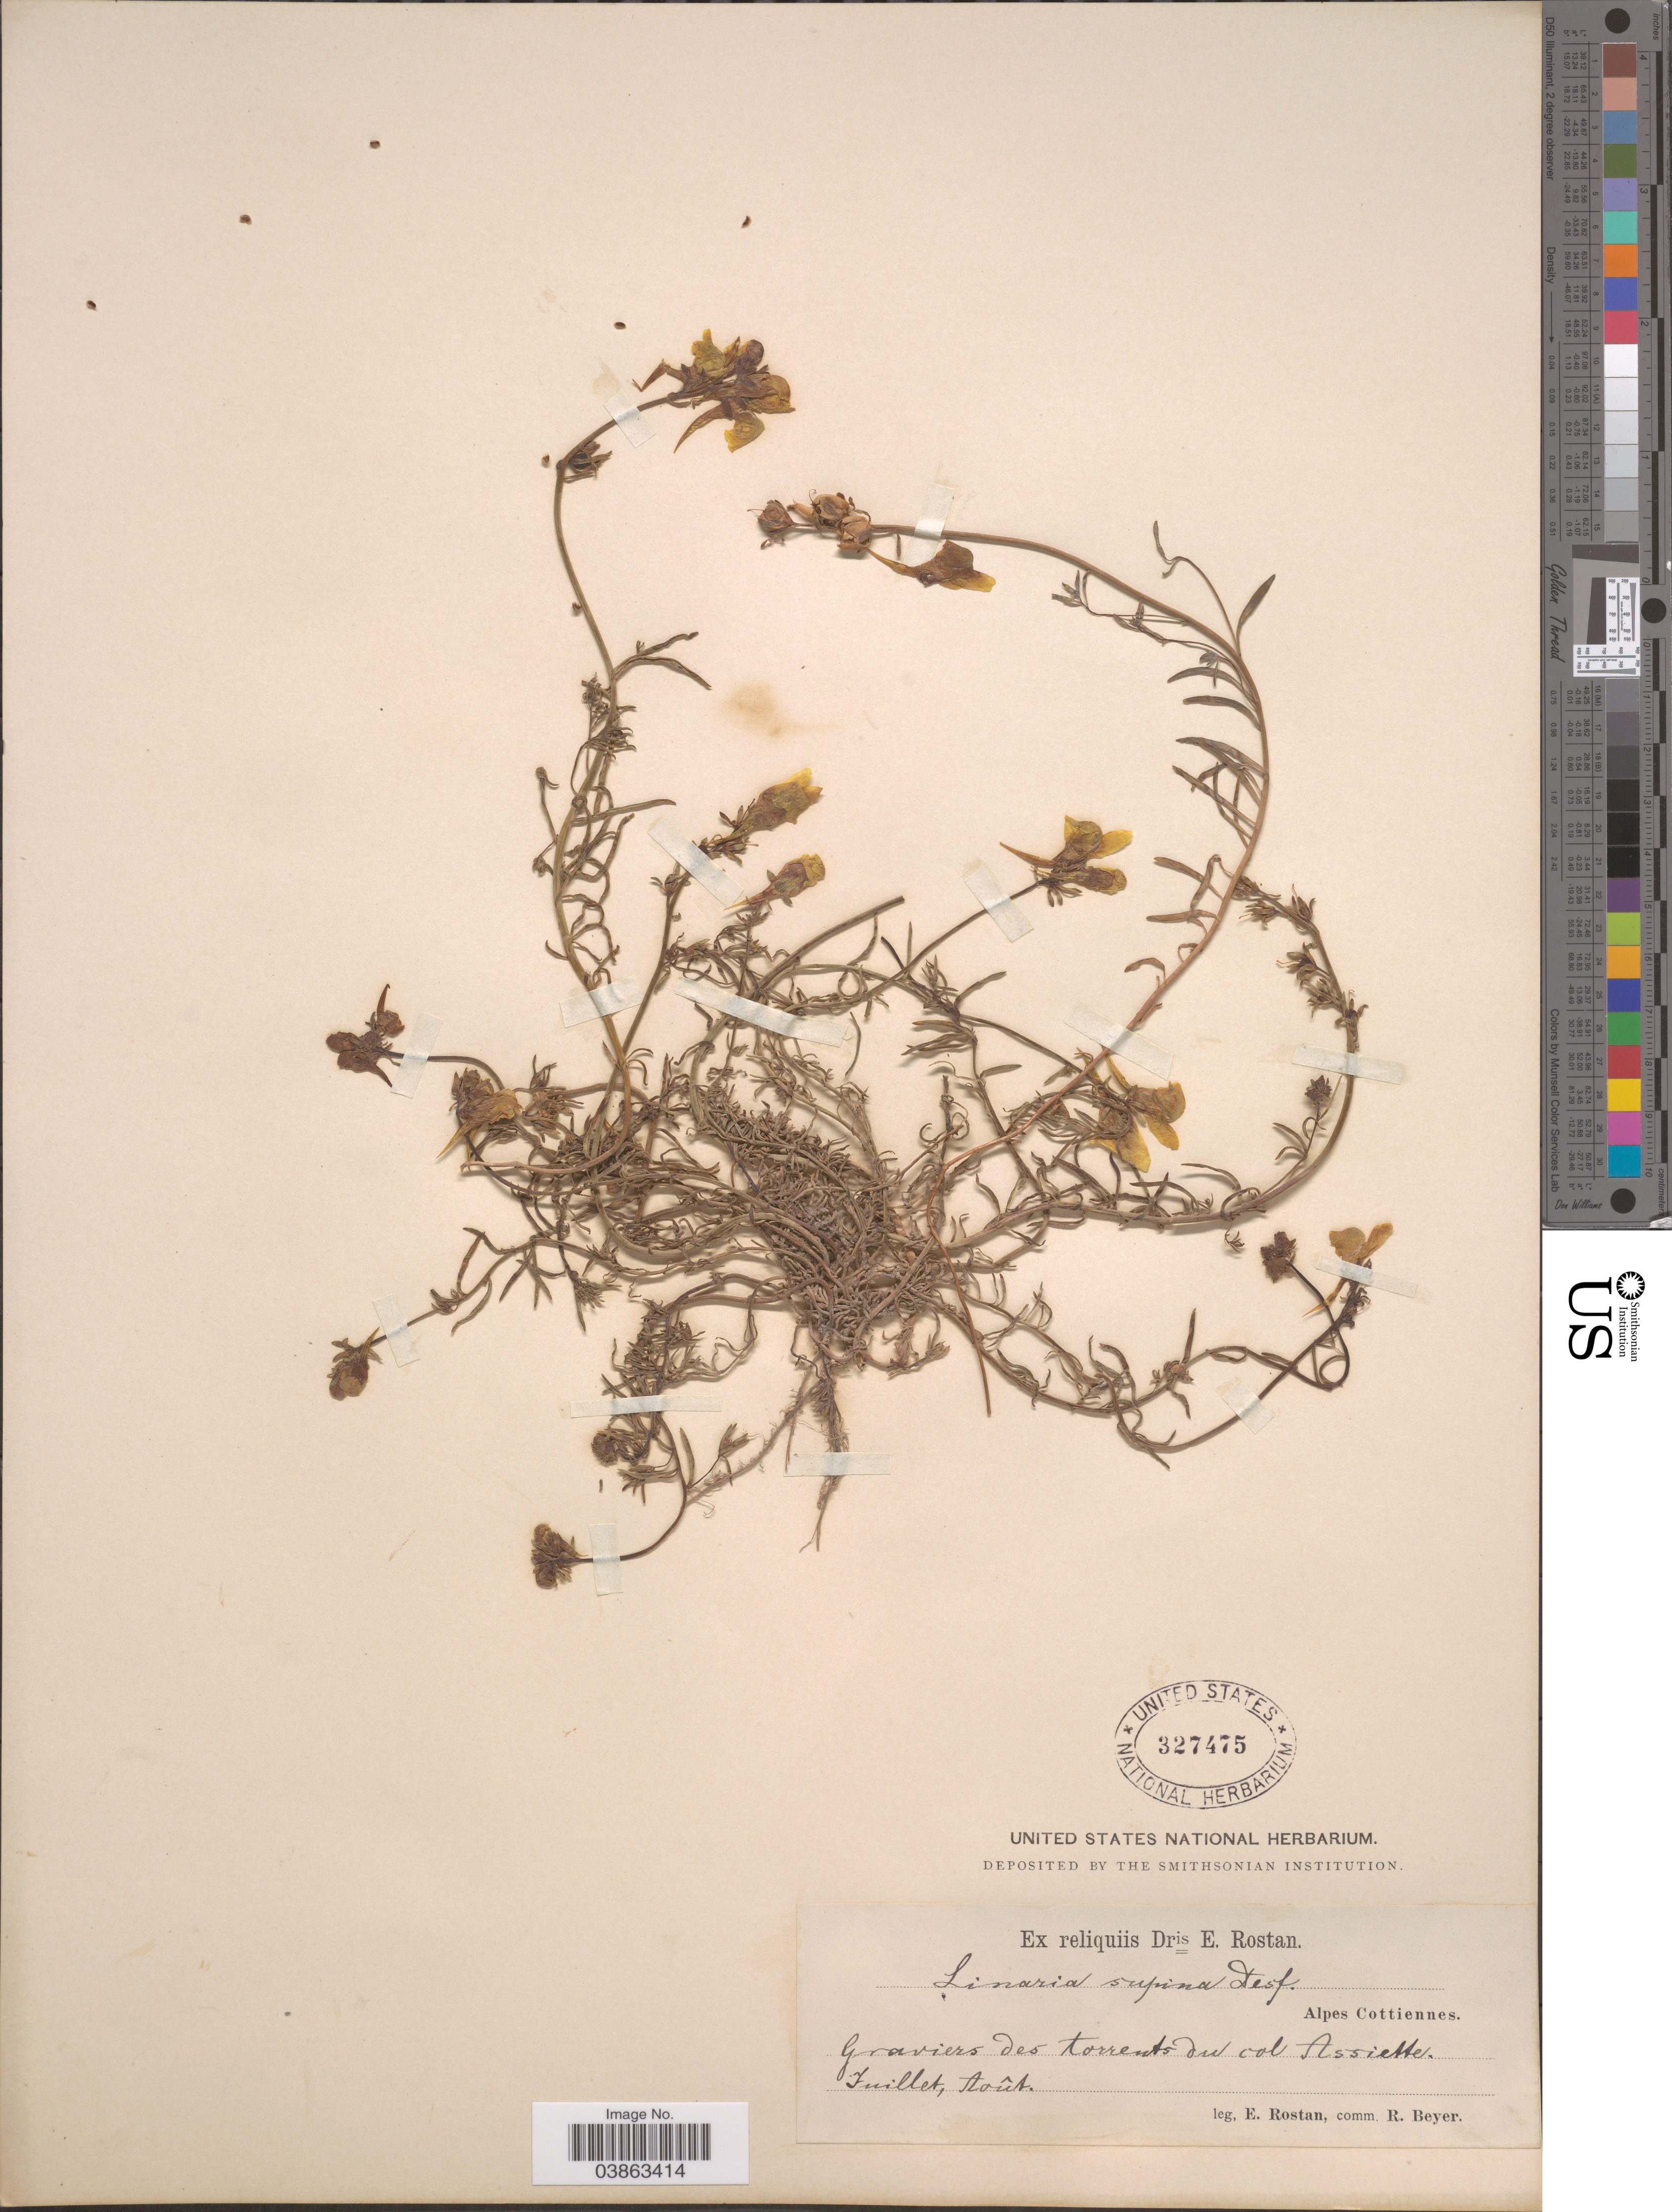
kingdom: Plantae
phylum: Tracheophyta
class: Magnoliopsida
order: Lamiales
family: Plantaginaceae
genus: Linaria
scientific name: Linaria supina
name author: (L.) Chaz.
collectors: E. Rostan & R. Beyer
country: Italy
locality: Alpes Cottiennes. Graviers des torrents du col Assiette.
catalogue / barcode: US 327475